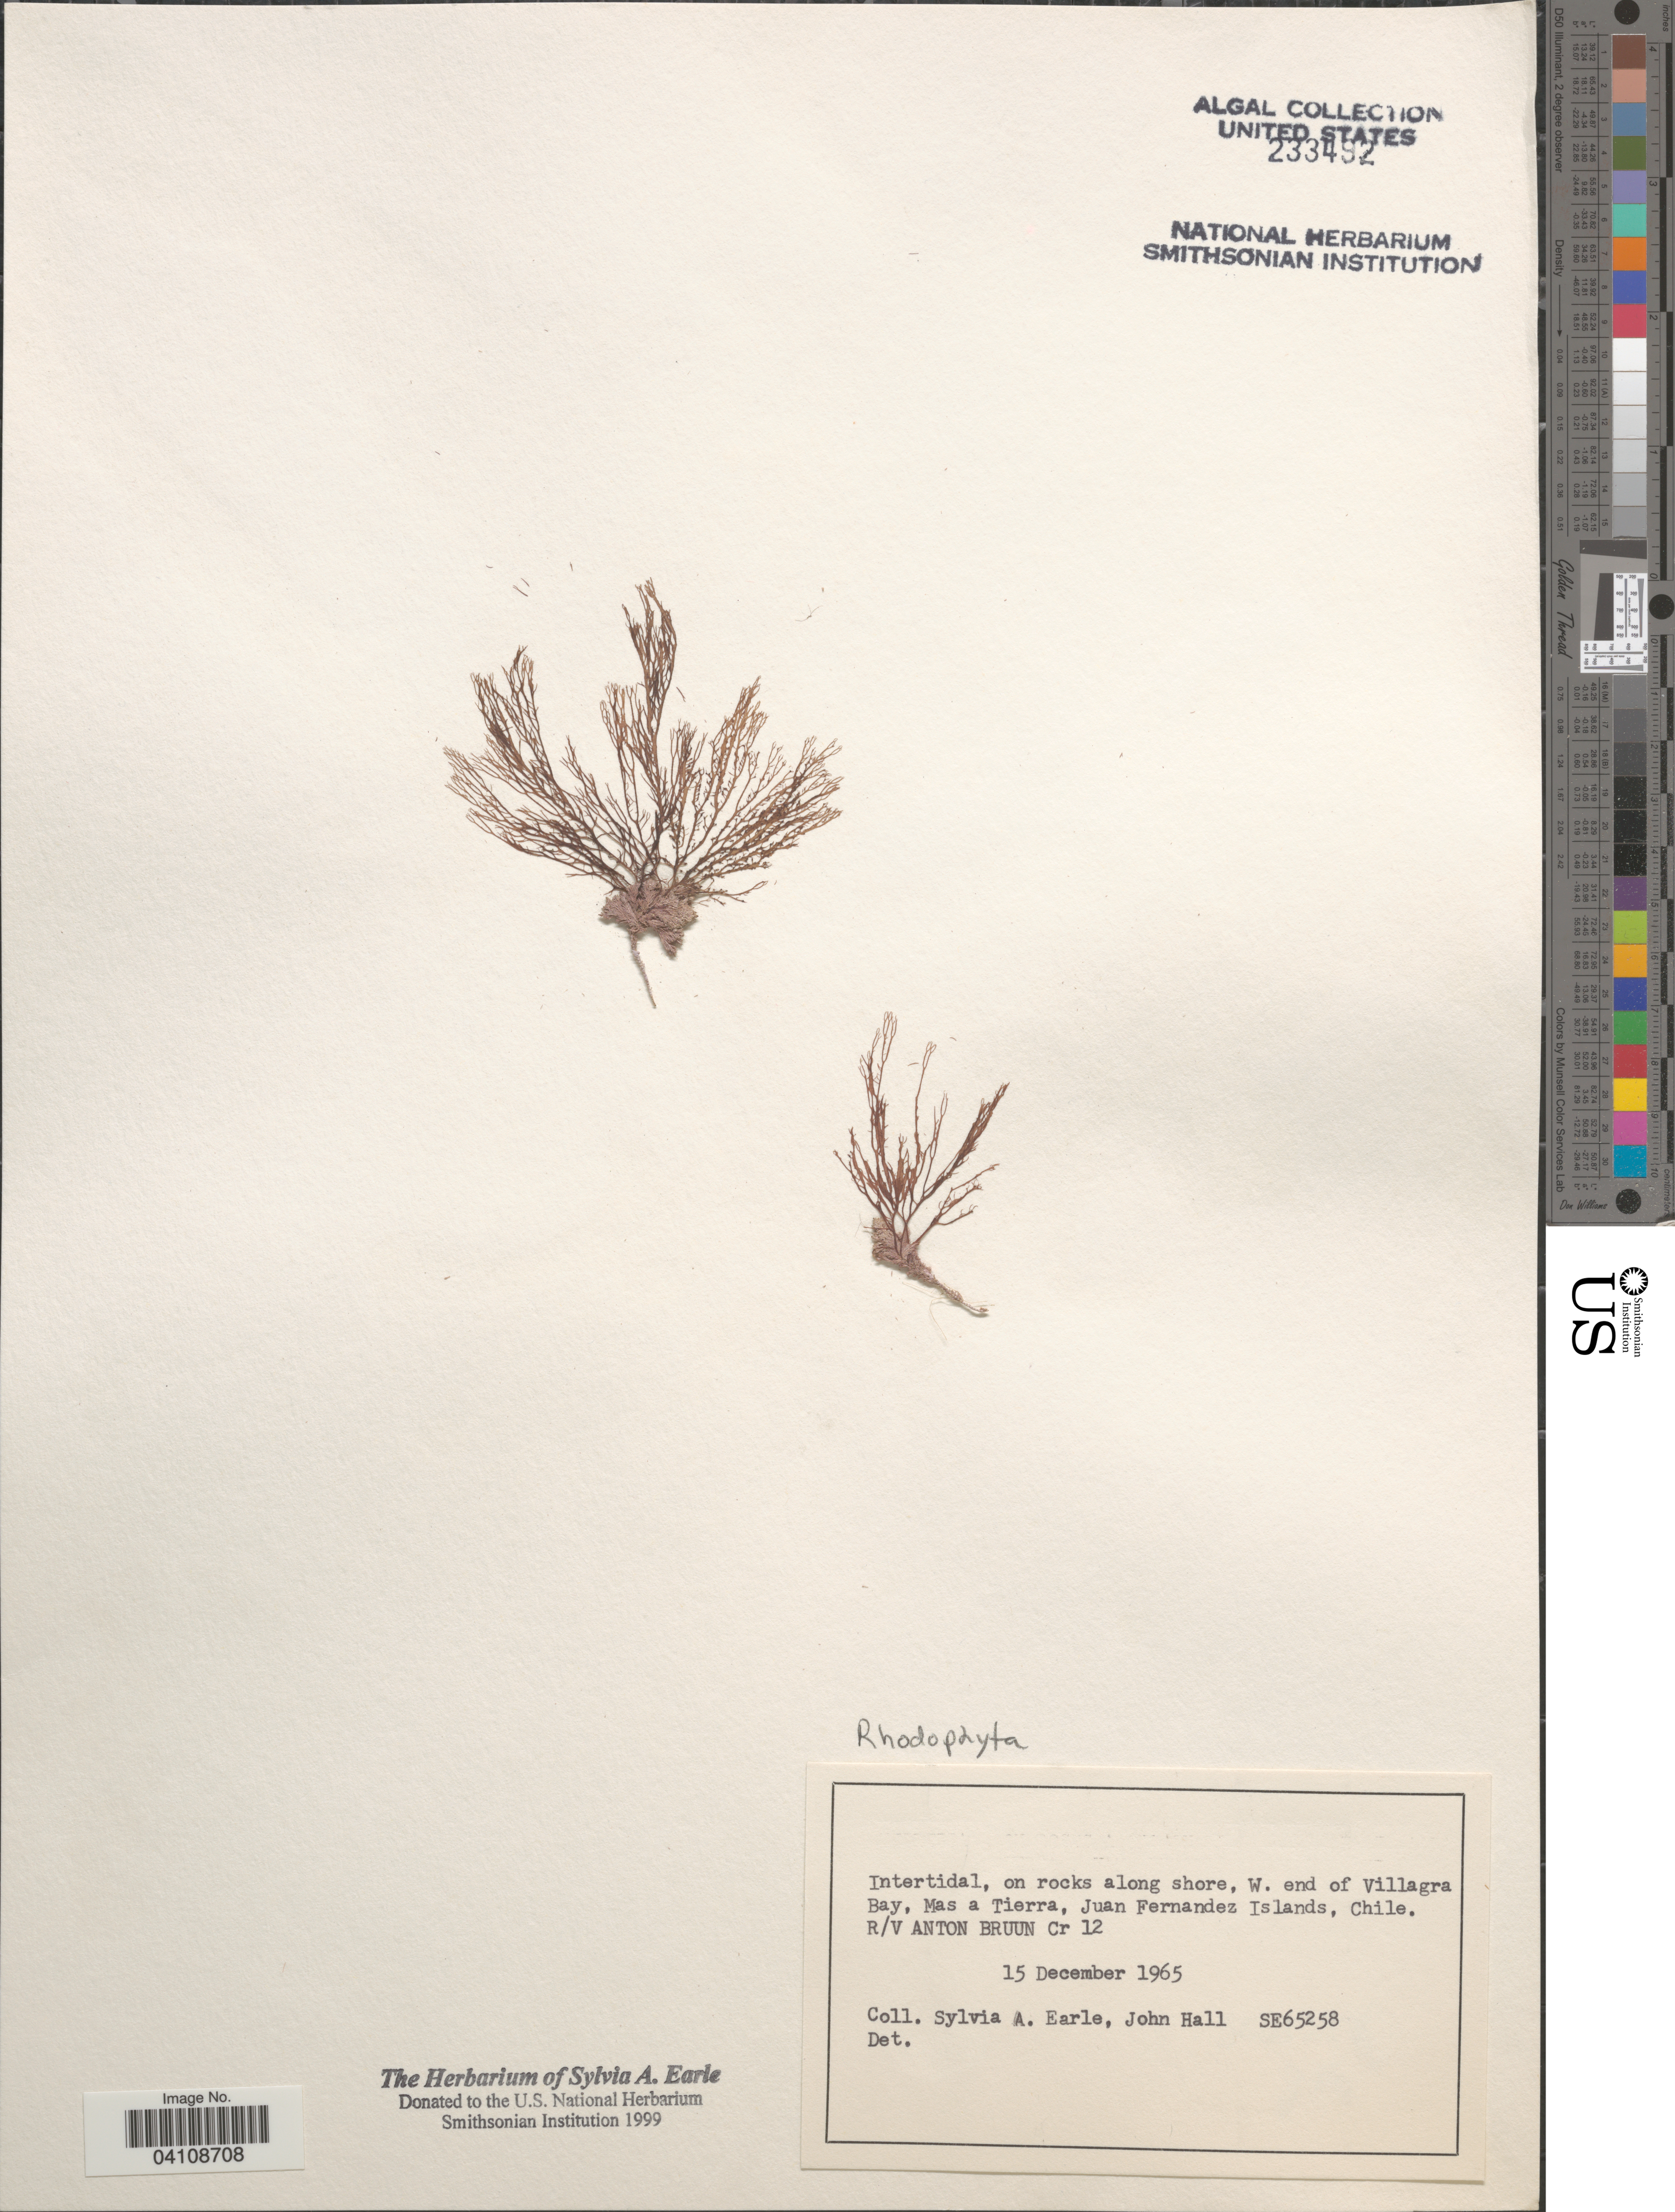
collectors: S. A. Earle & J. Hall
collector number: SE65258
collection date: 1965-12-15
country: Chile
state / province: Valparaíso (V)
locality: Intertidal, on rocks along shore, W. end of Villagra Bay, Mas a Tierra, Juan Fernandez Islands. R/V Anton Bruun Cr 12.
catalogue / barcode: US 233492